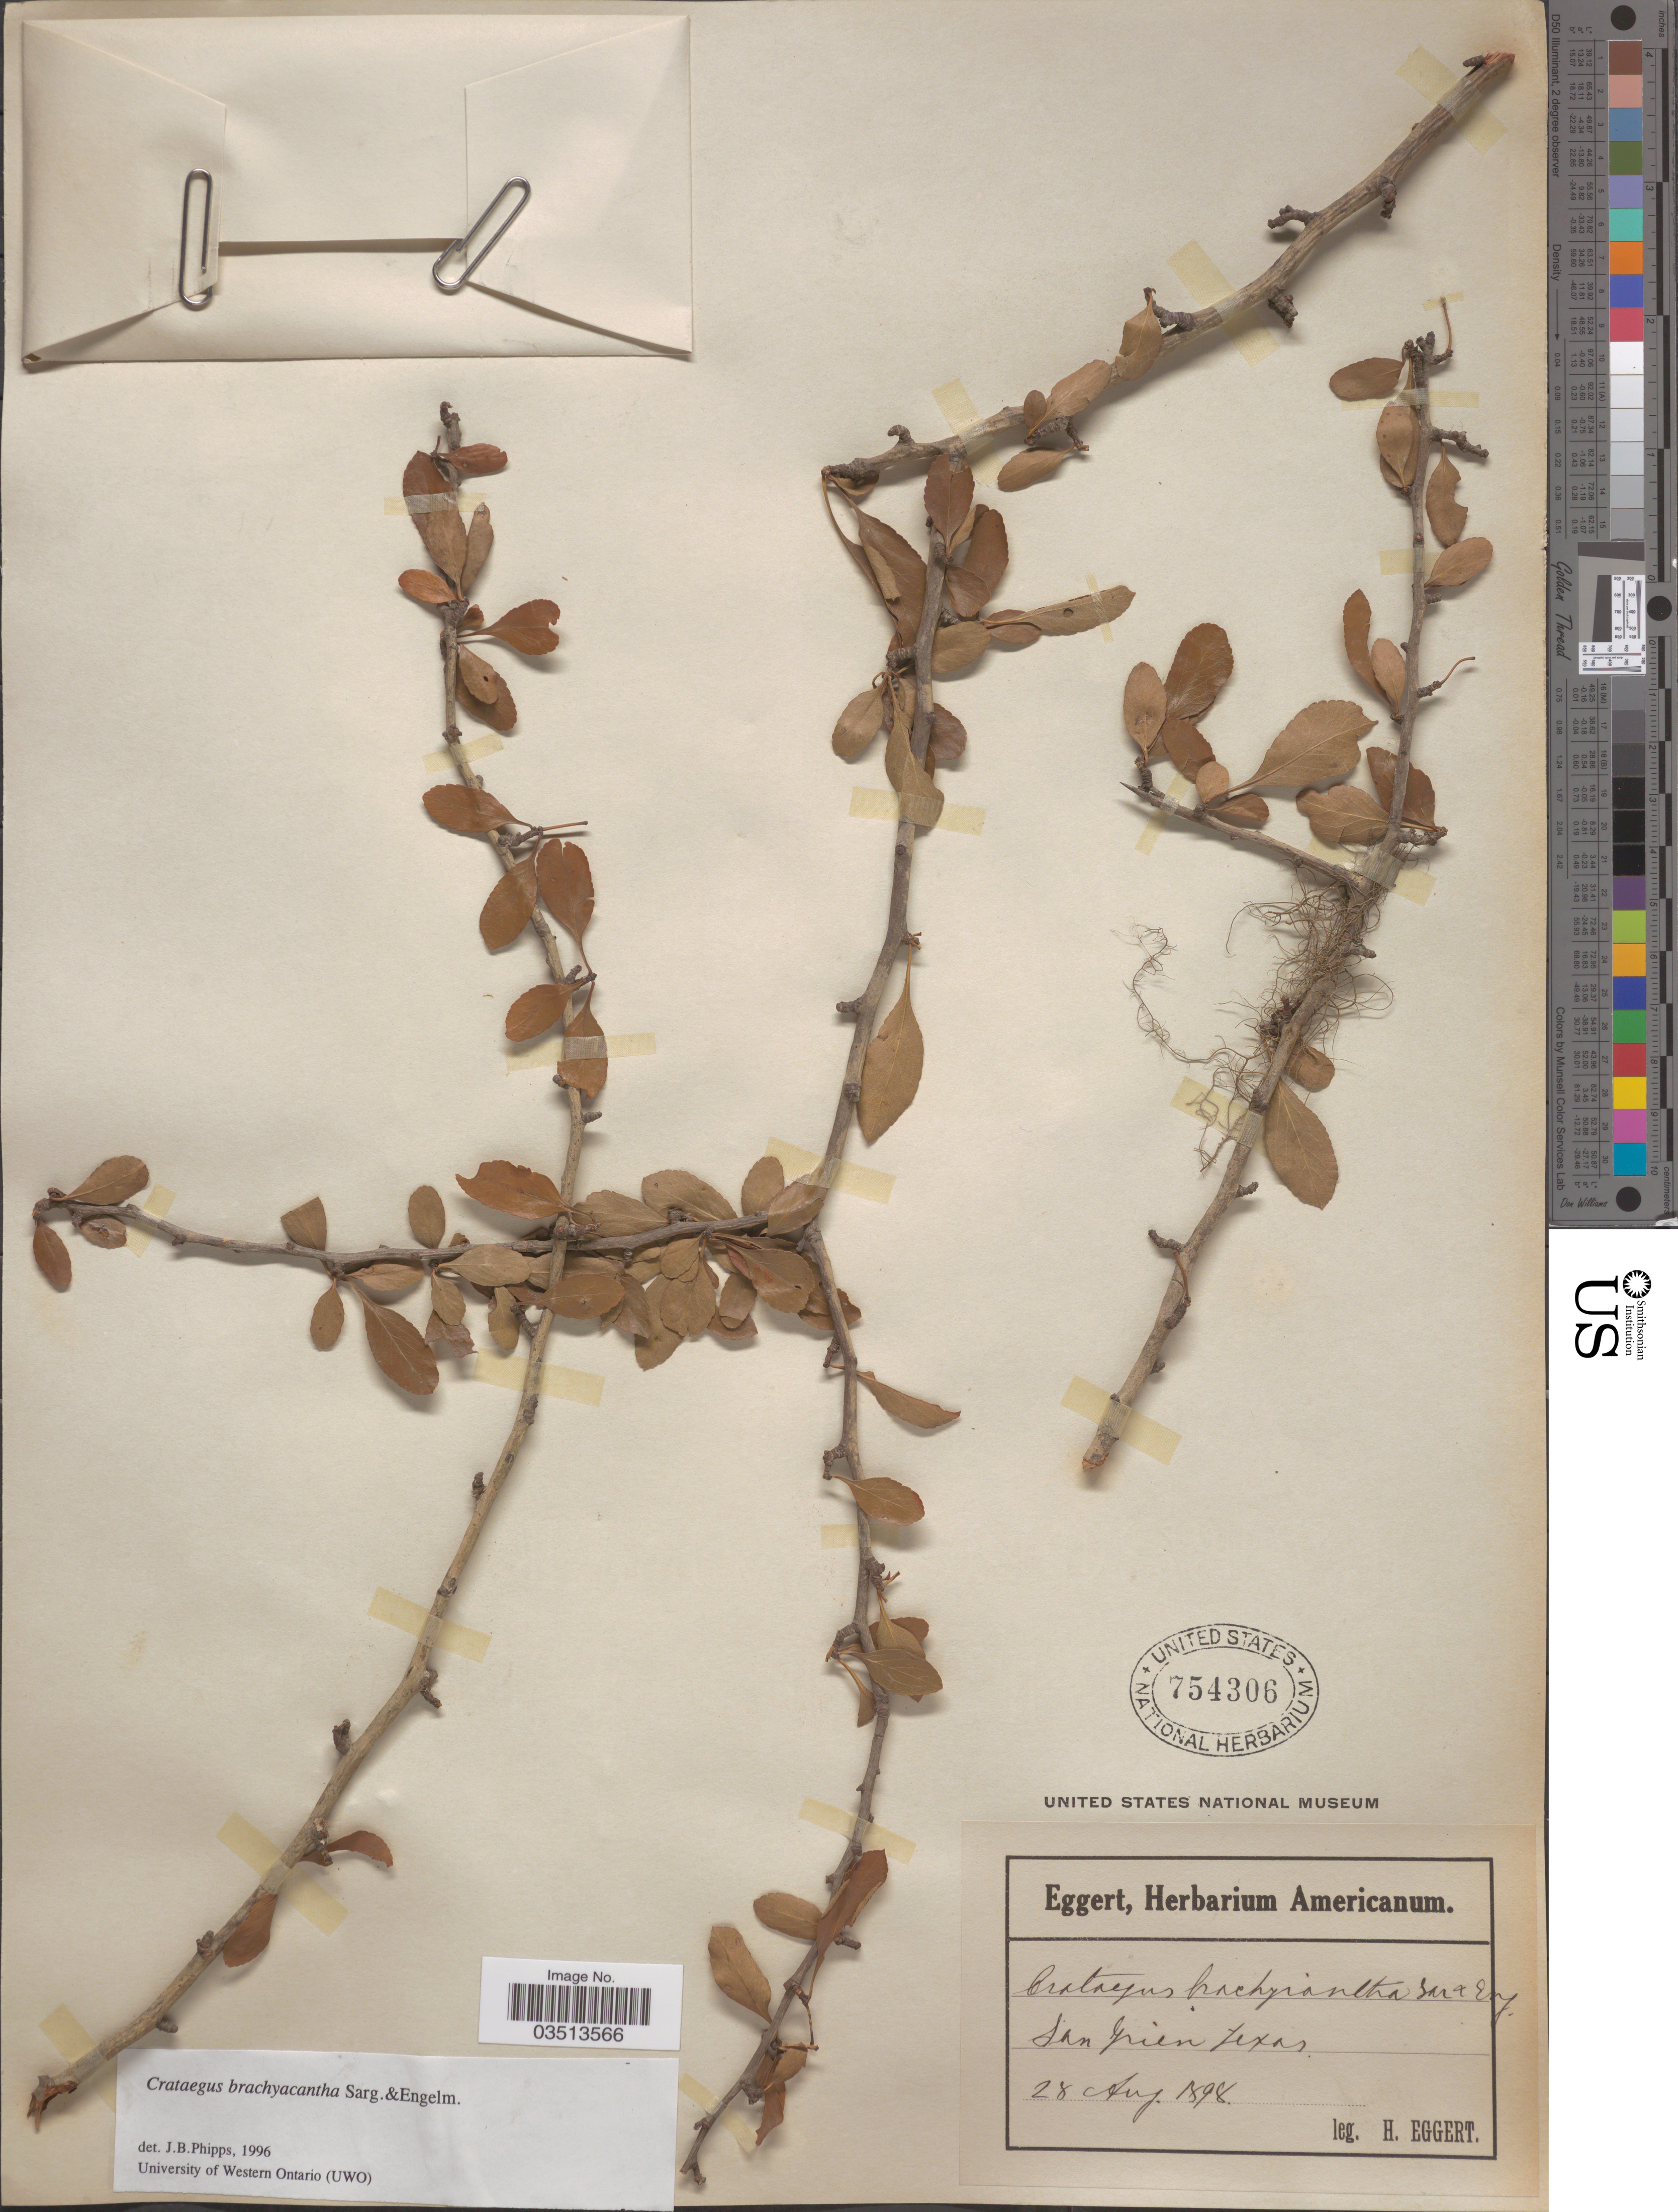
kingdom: Plantae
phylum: Tracheophyta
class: Magnoliopsida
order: Rosales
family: Rosaceae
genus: Crataegus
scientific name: Crataegus brachyacantha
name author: Sarg. & Engelm.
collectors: H. Eggert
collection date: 1898-08-28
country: United States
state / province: Texas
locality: San Grien.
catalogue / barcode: US 754306